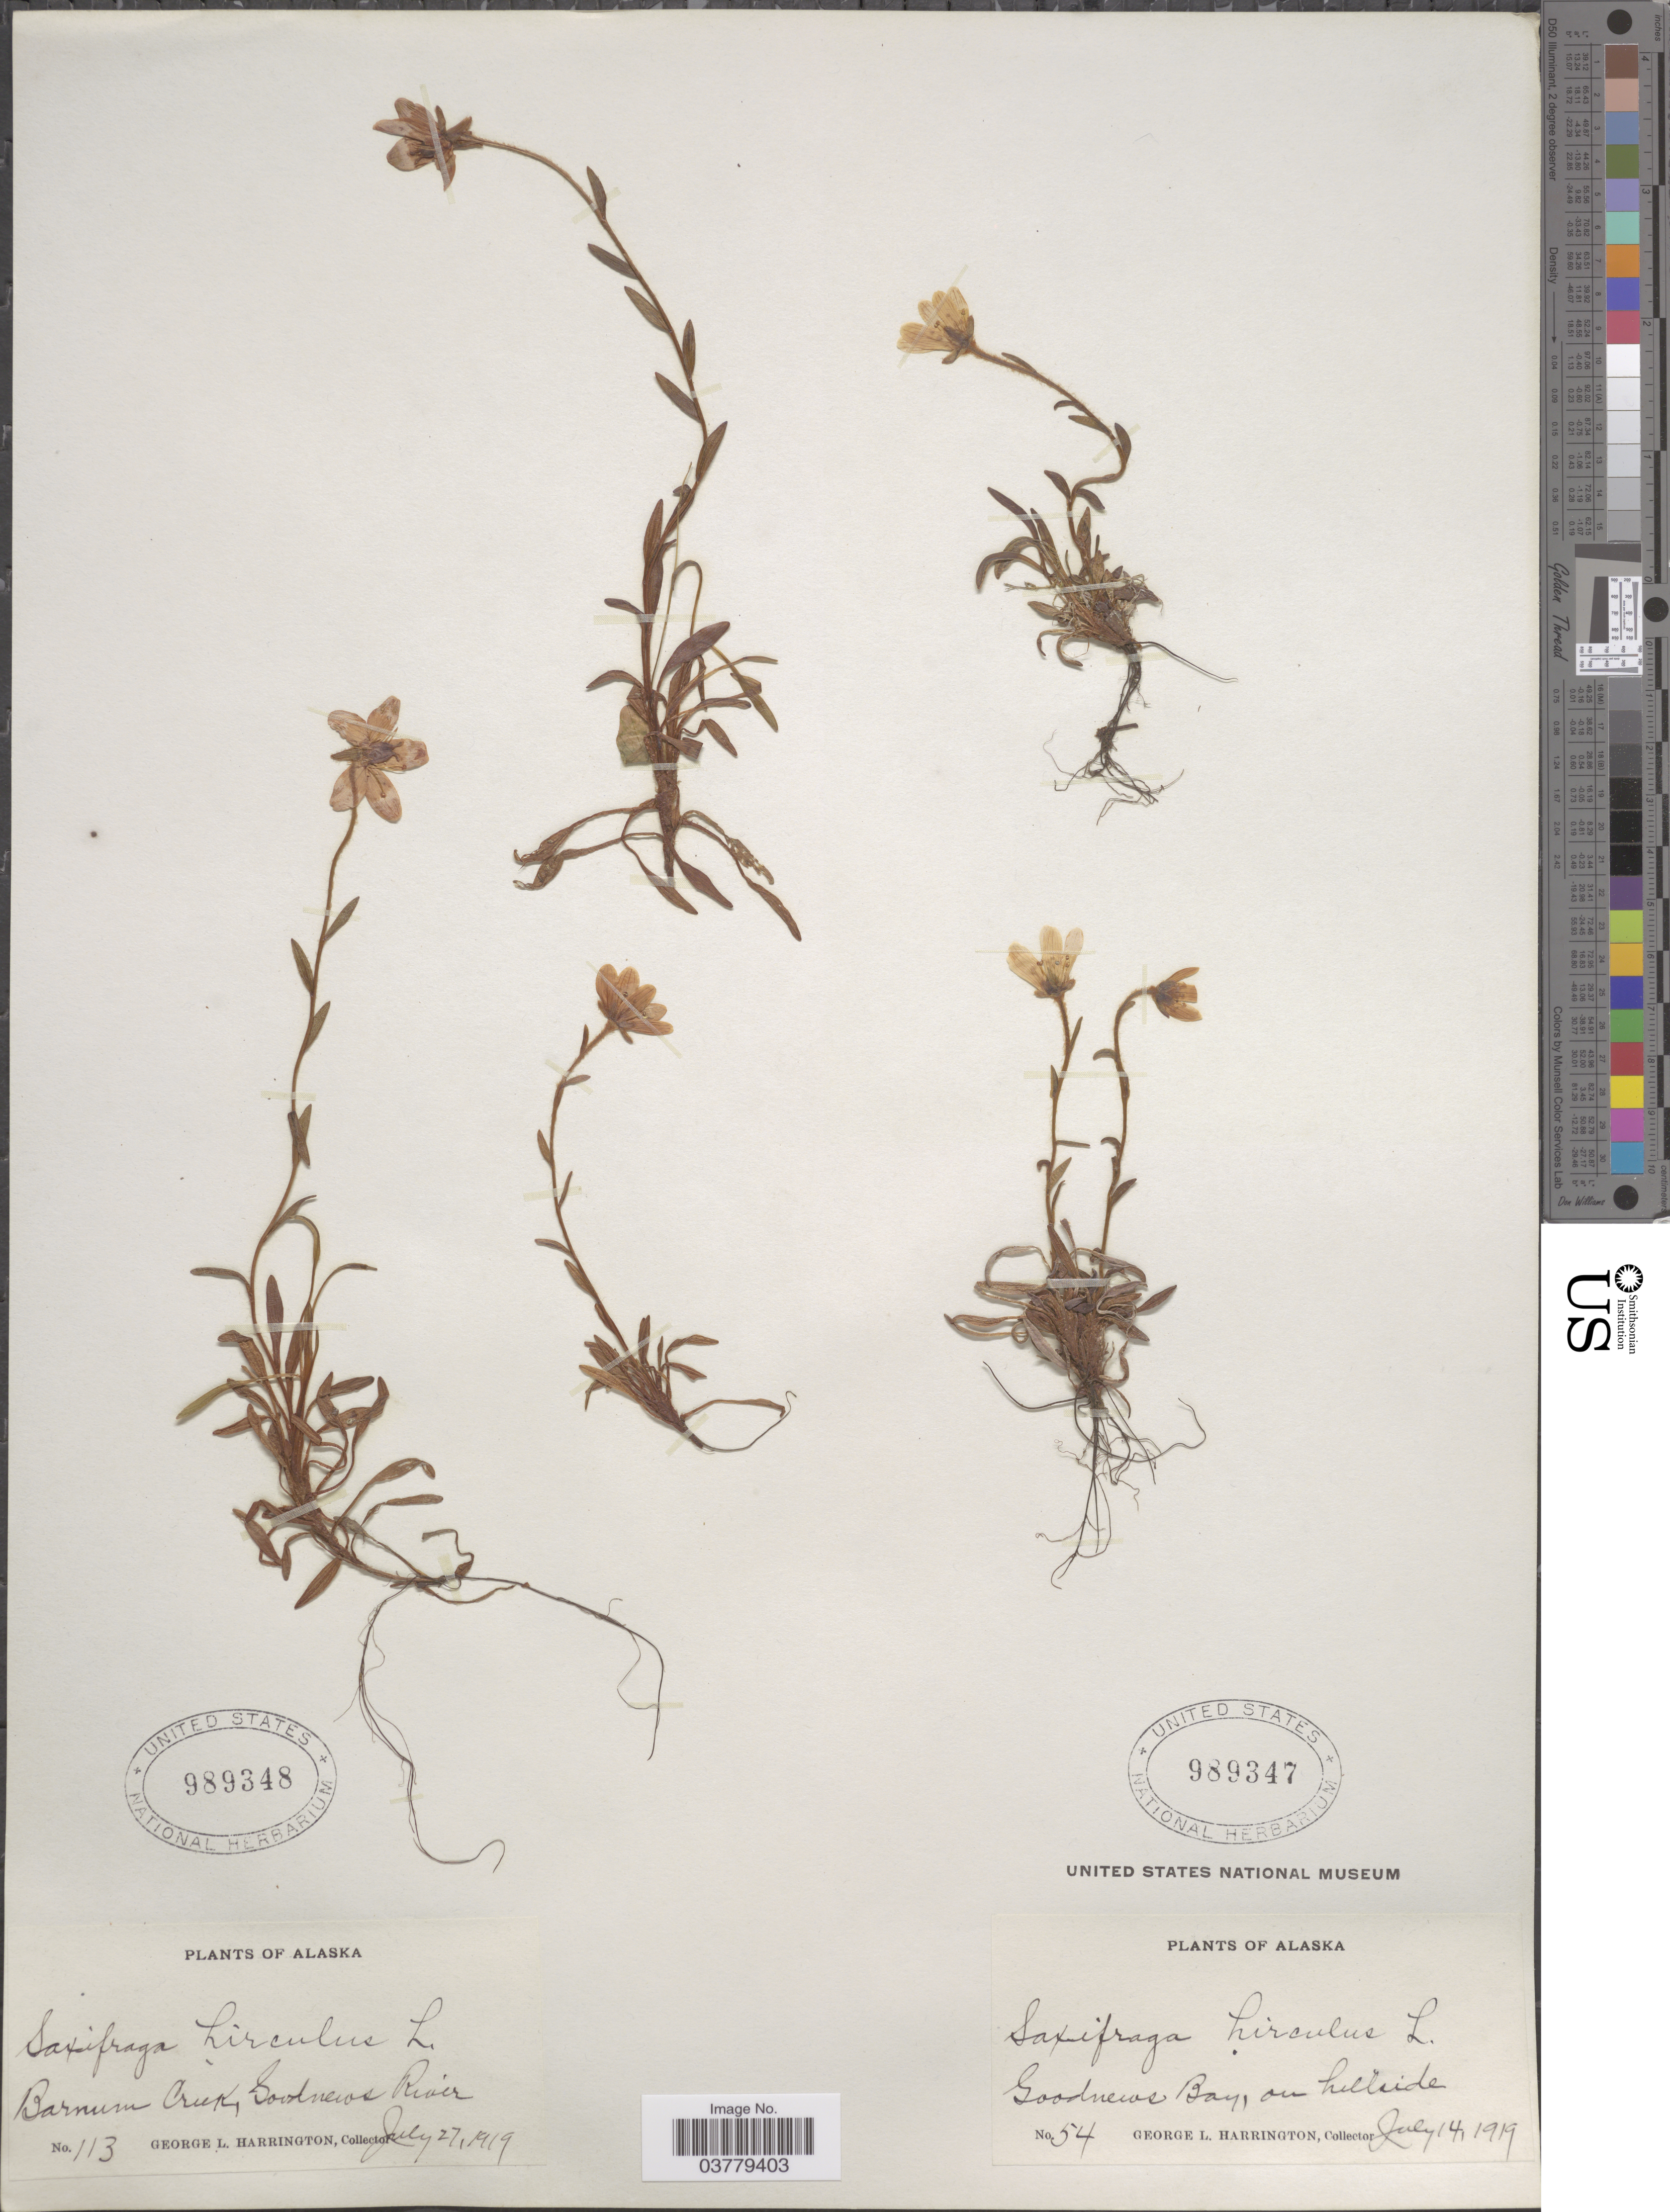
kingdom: Plantae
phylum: Tracheophyta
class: Magnoliopsida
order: Saxifragales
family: Saxifragaceae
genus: Saxifraga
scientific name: Saxifraga hirculus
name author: L.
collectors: G. Harrington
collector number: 113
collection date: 1919-07-27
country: United States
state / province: Alaska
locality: Barnum Creek, Goodnews River.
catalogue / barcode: US 989348-2